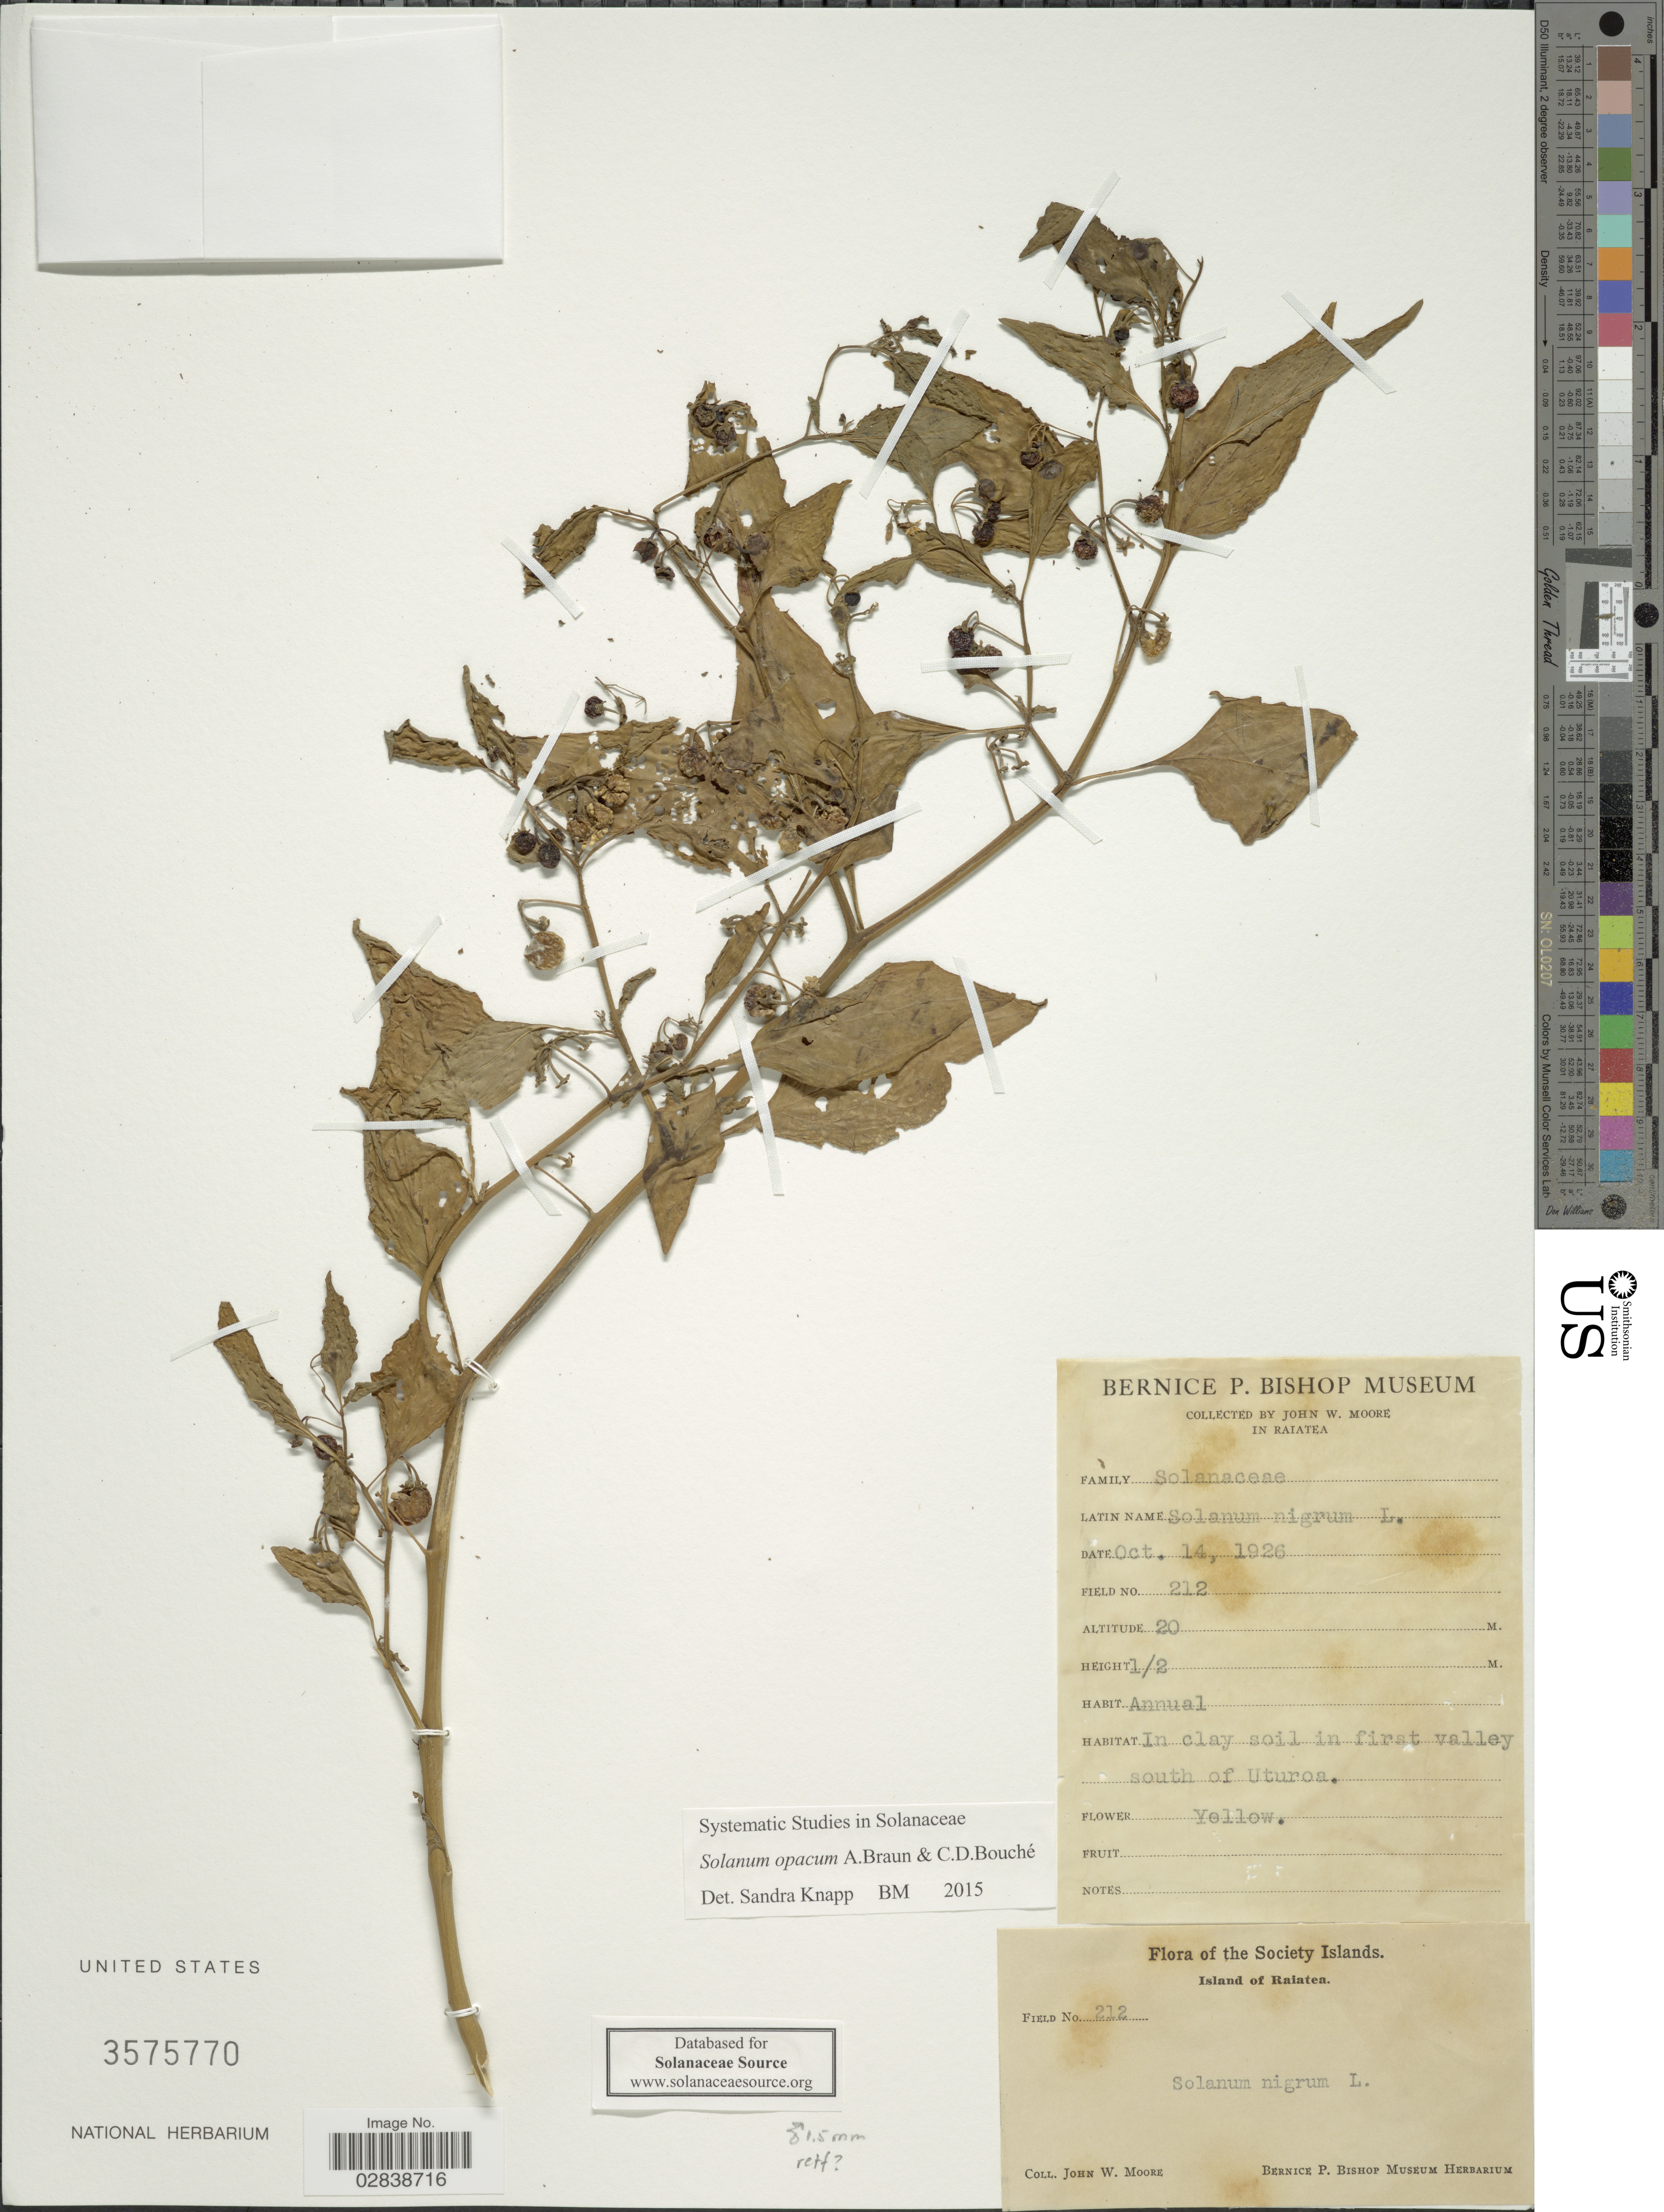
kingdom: Plantae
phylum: Tracheophyta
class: Magnoliopsida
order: Solanales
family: Solanaceae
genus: Solanum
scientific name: Solanum opacum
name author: A. Braun & C.D. Bouché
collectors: J. Moore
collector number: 212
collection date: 1926-10-14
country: French Polynesia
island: Raiatea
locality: Society Islands, Island of Raiatea. In clay soil in first valley south of Uturoa.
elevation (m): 20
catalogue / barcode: US 3575770